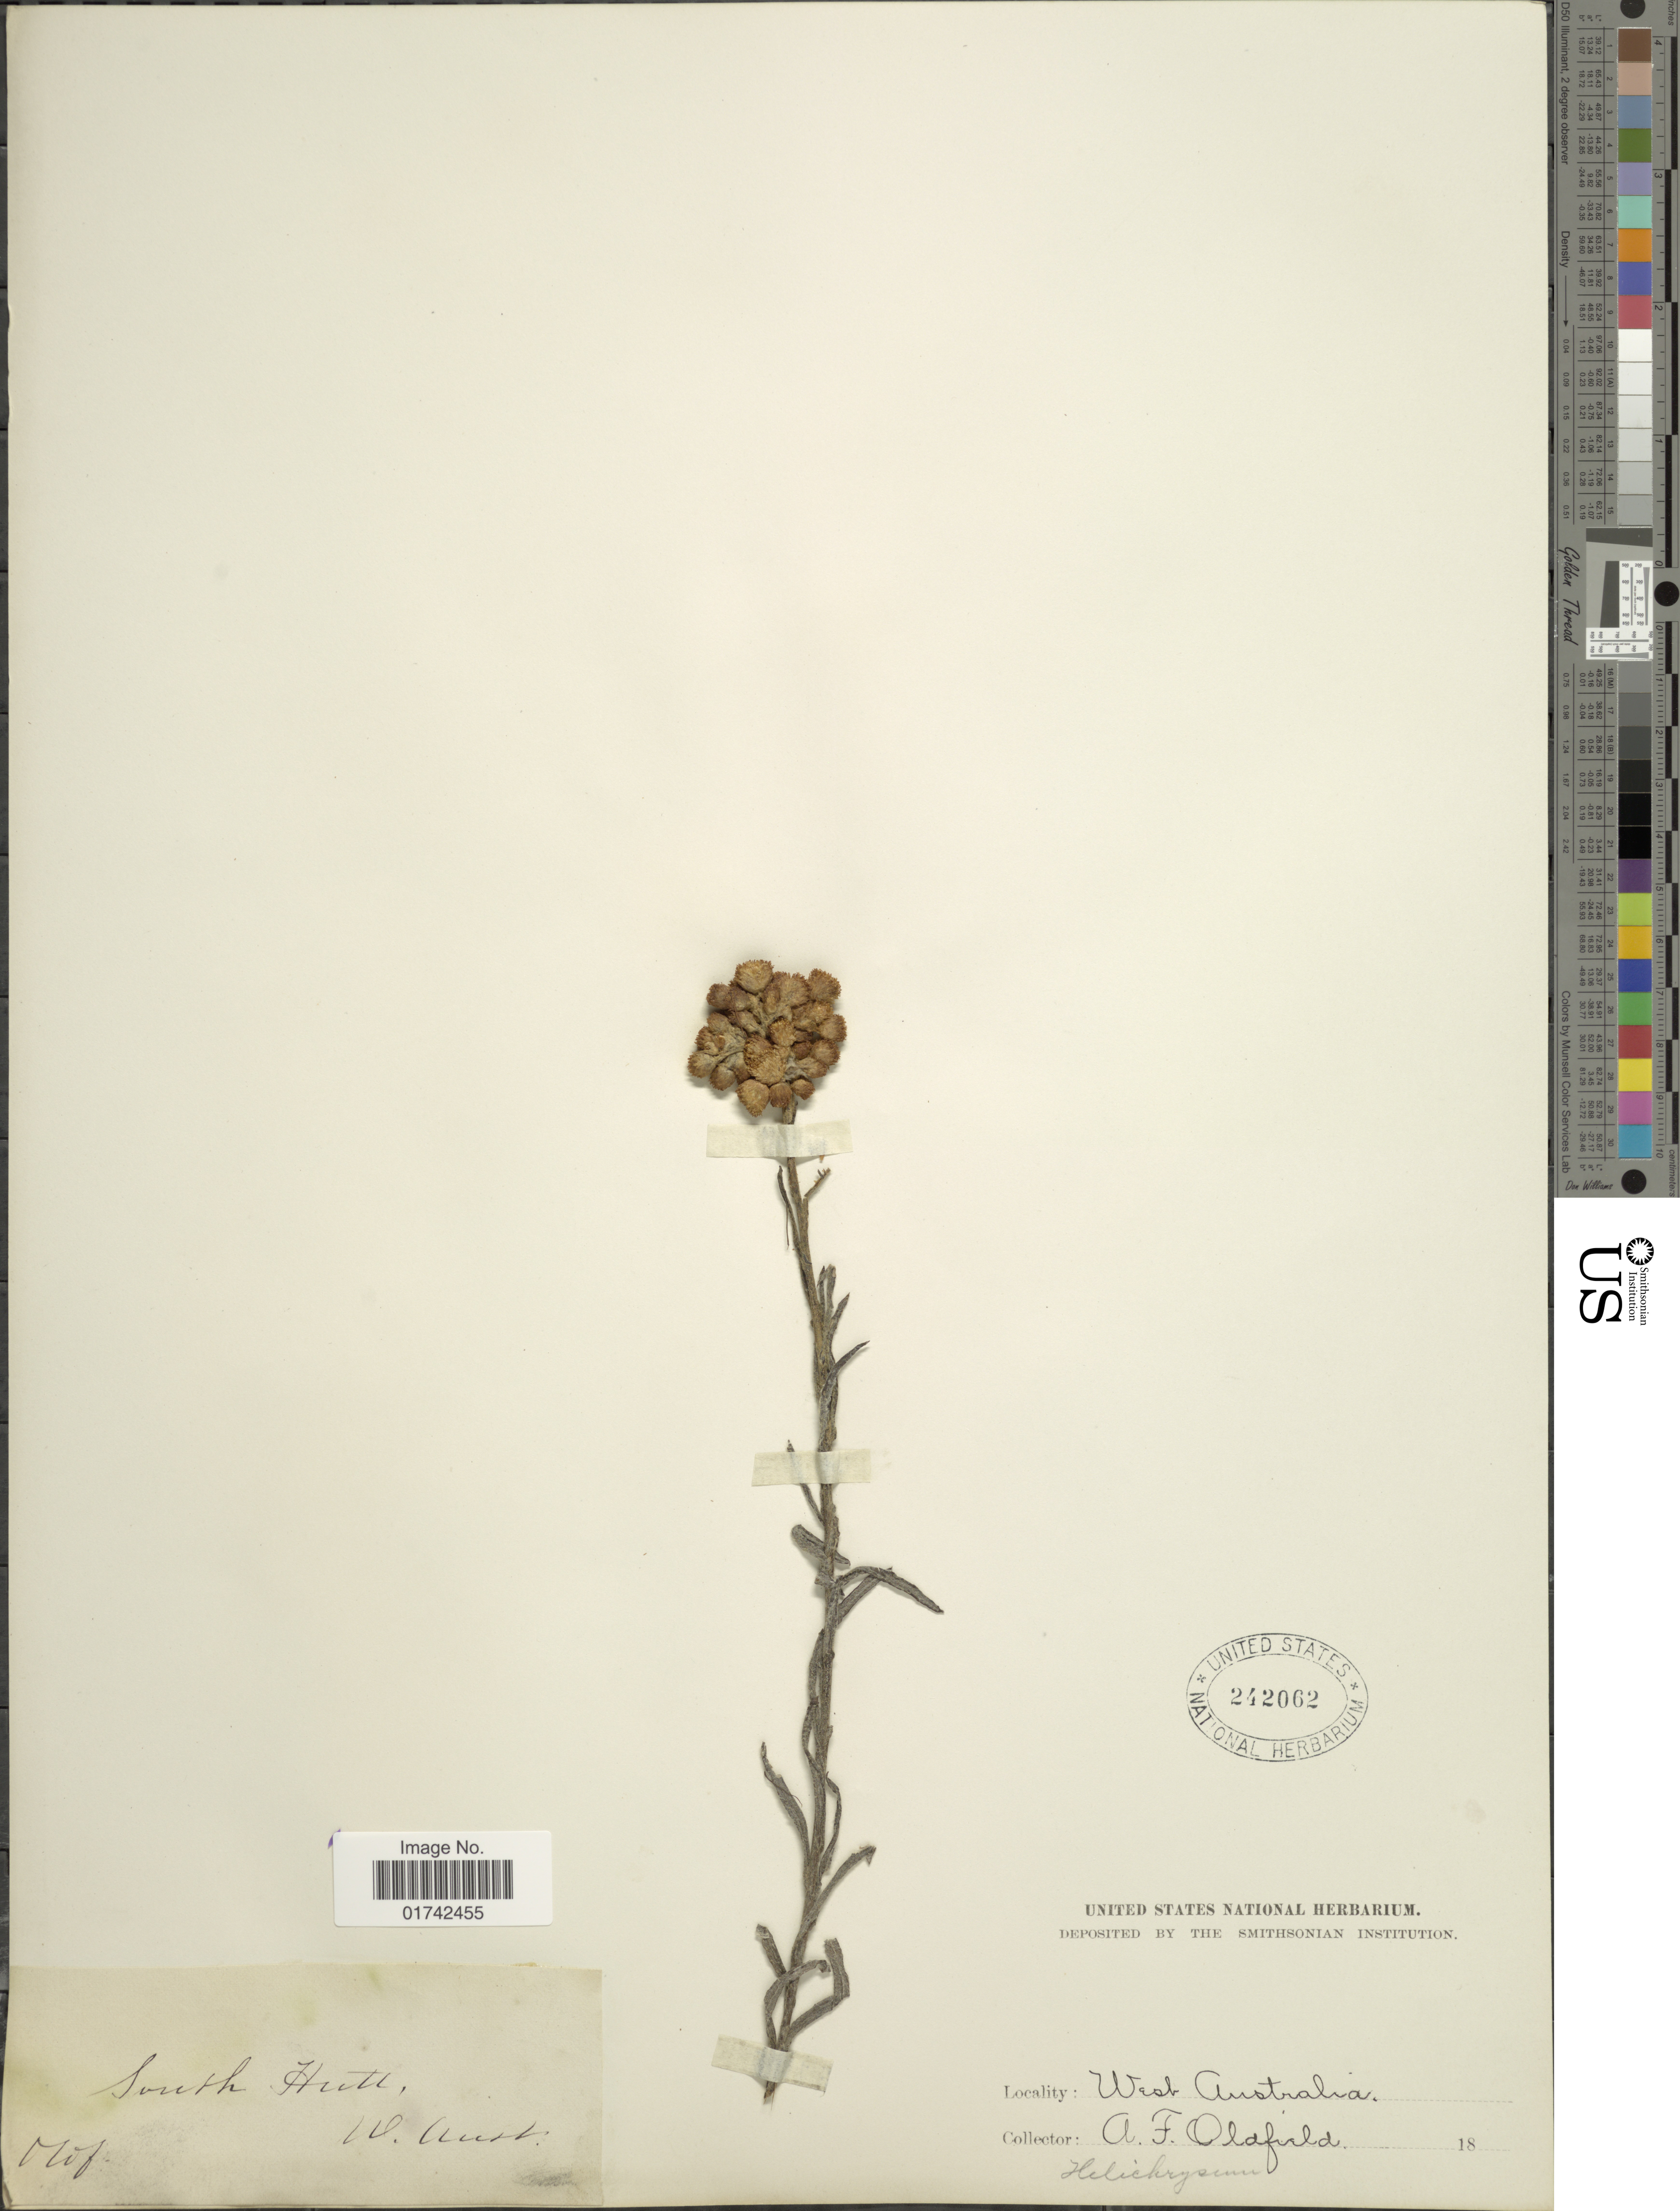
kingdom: Plantae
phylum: Tracheophyta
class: Magnoliopsida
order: Asterales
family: Asteraceae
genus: Helichrysum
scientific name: Helichrysum apiculatum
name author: (Labill.) D. Don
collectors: A. Oldfield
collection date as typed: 18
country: Australia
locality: West Australia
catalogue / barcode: US 242062